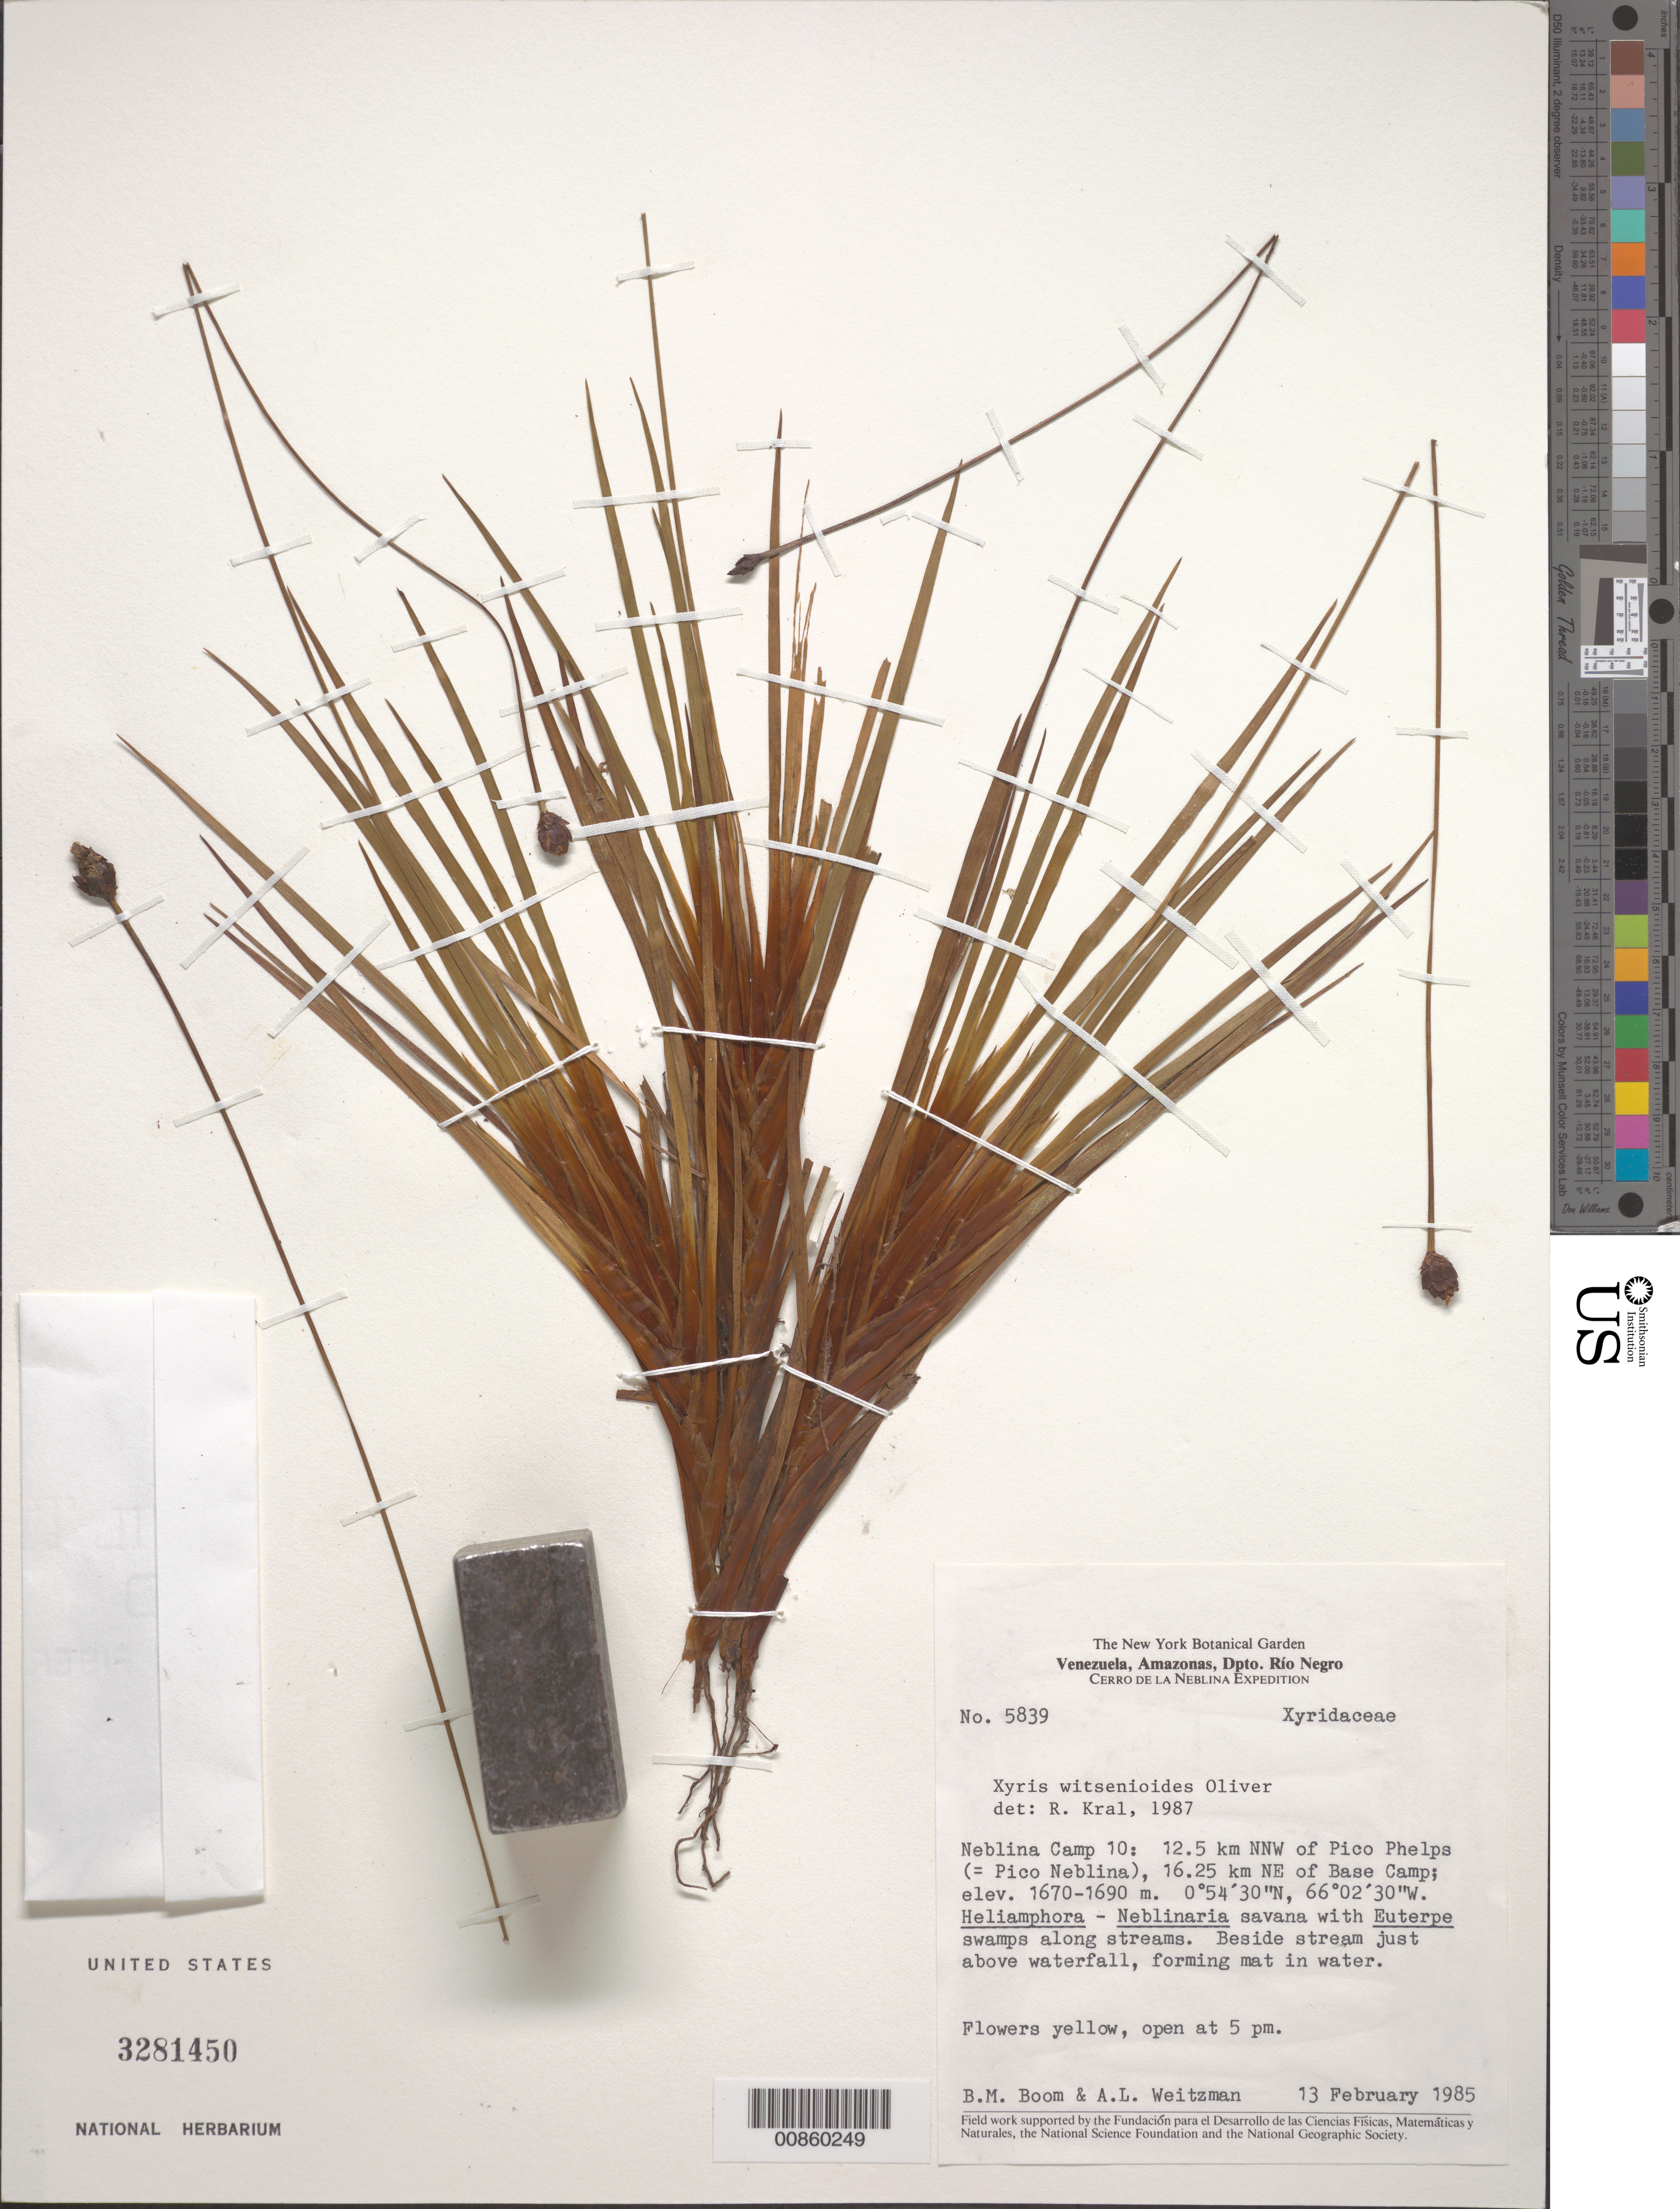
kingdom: Plantae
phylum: Tracheophyta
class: Liliopsida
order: Poales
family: Xyridaceae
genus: Xyris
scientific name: Xyris witsenioides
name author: Oliv. ex Thurn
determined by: Kral, Robert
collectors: B. M. Boom & A. L. Weitzman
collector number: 5839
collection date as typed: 13-Feb-85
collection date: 1985-02-13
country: Venezuela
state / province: Amazonas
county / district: Río Negro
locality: Neblina Camp 10. 12.5 km NNW of Pico Phelps (=Pico Neblina),16.25 km NE of Base Camp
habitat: Heliamphora-Neblinaria savanna with Euterpe swapms along streams. Besides stream just above waterfall.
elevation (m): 1670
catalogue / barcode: US 3281450